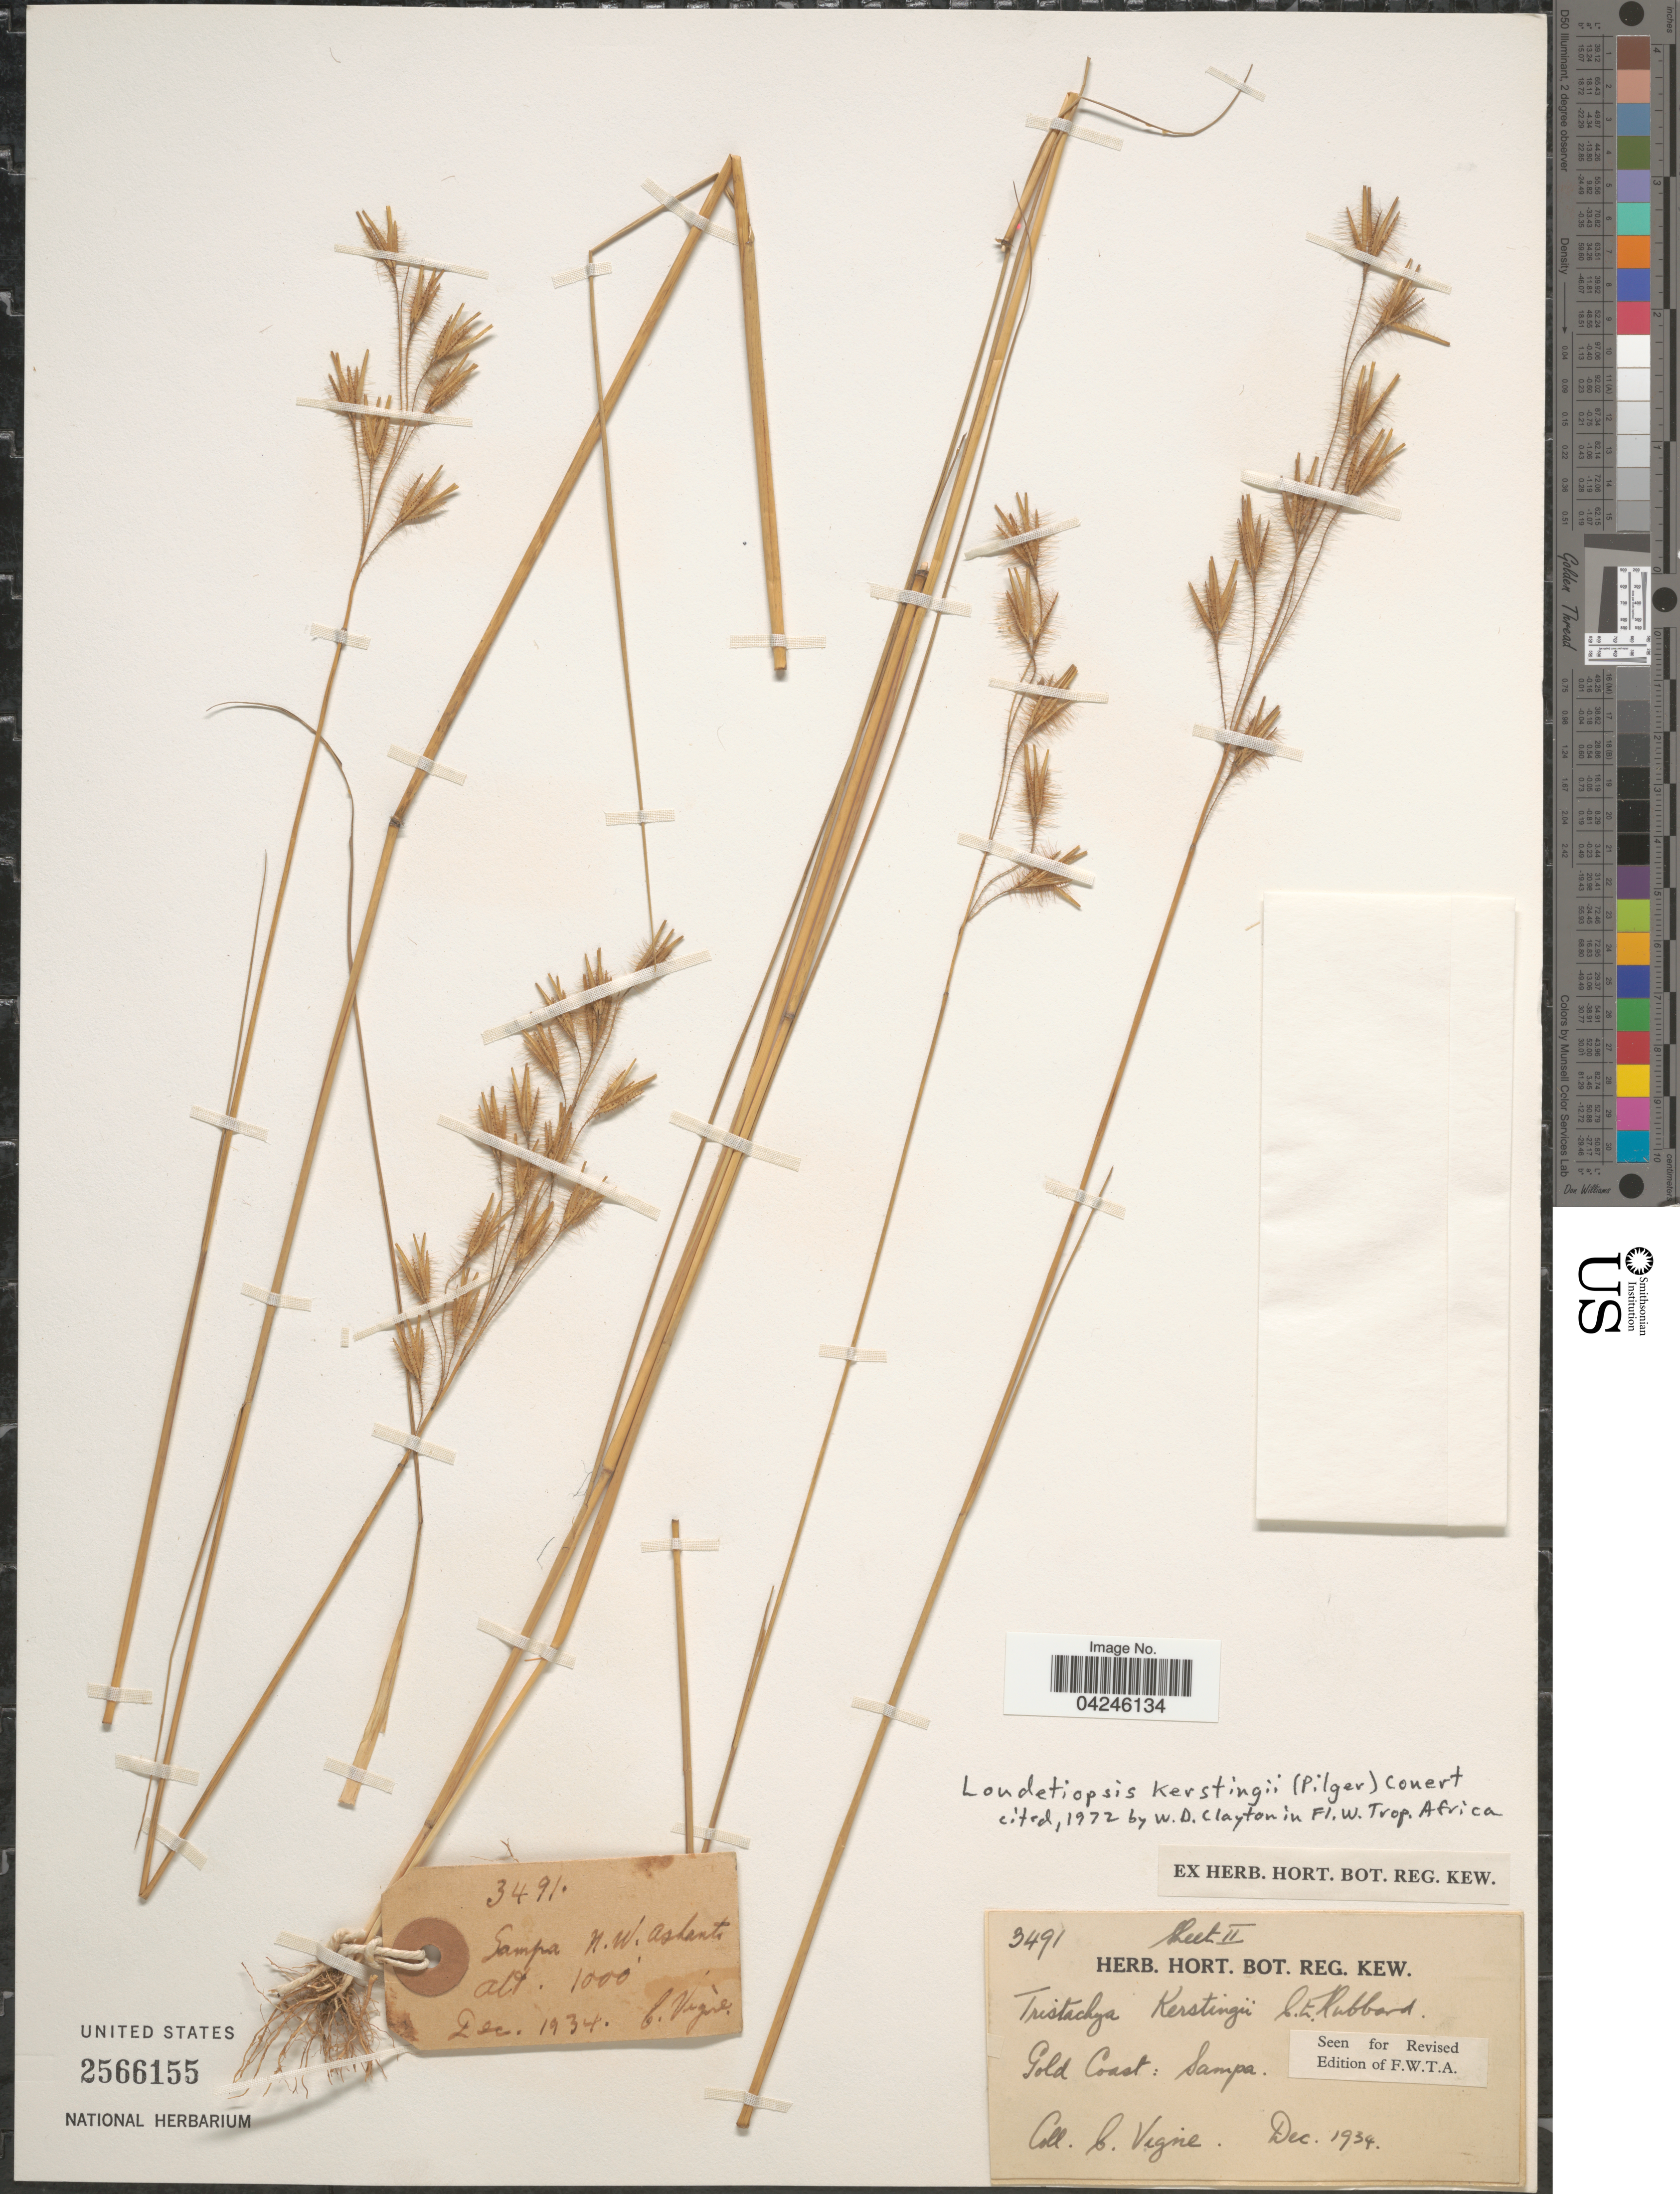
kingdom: Plantae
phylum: Tracheophyta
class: Liliopsida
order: Poales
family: Poaceae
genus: Loudetiopsis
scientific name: Loudetiopsis kerstingii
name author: (Pilg.) Conert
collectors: C. Vigne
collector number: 3491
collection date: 1934-12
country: Ghana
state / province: Ashanti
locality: Gold Coast: Sampa. N.W. Ashanti.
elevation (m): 305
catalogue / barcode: US 2566155